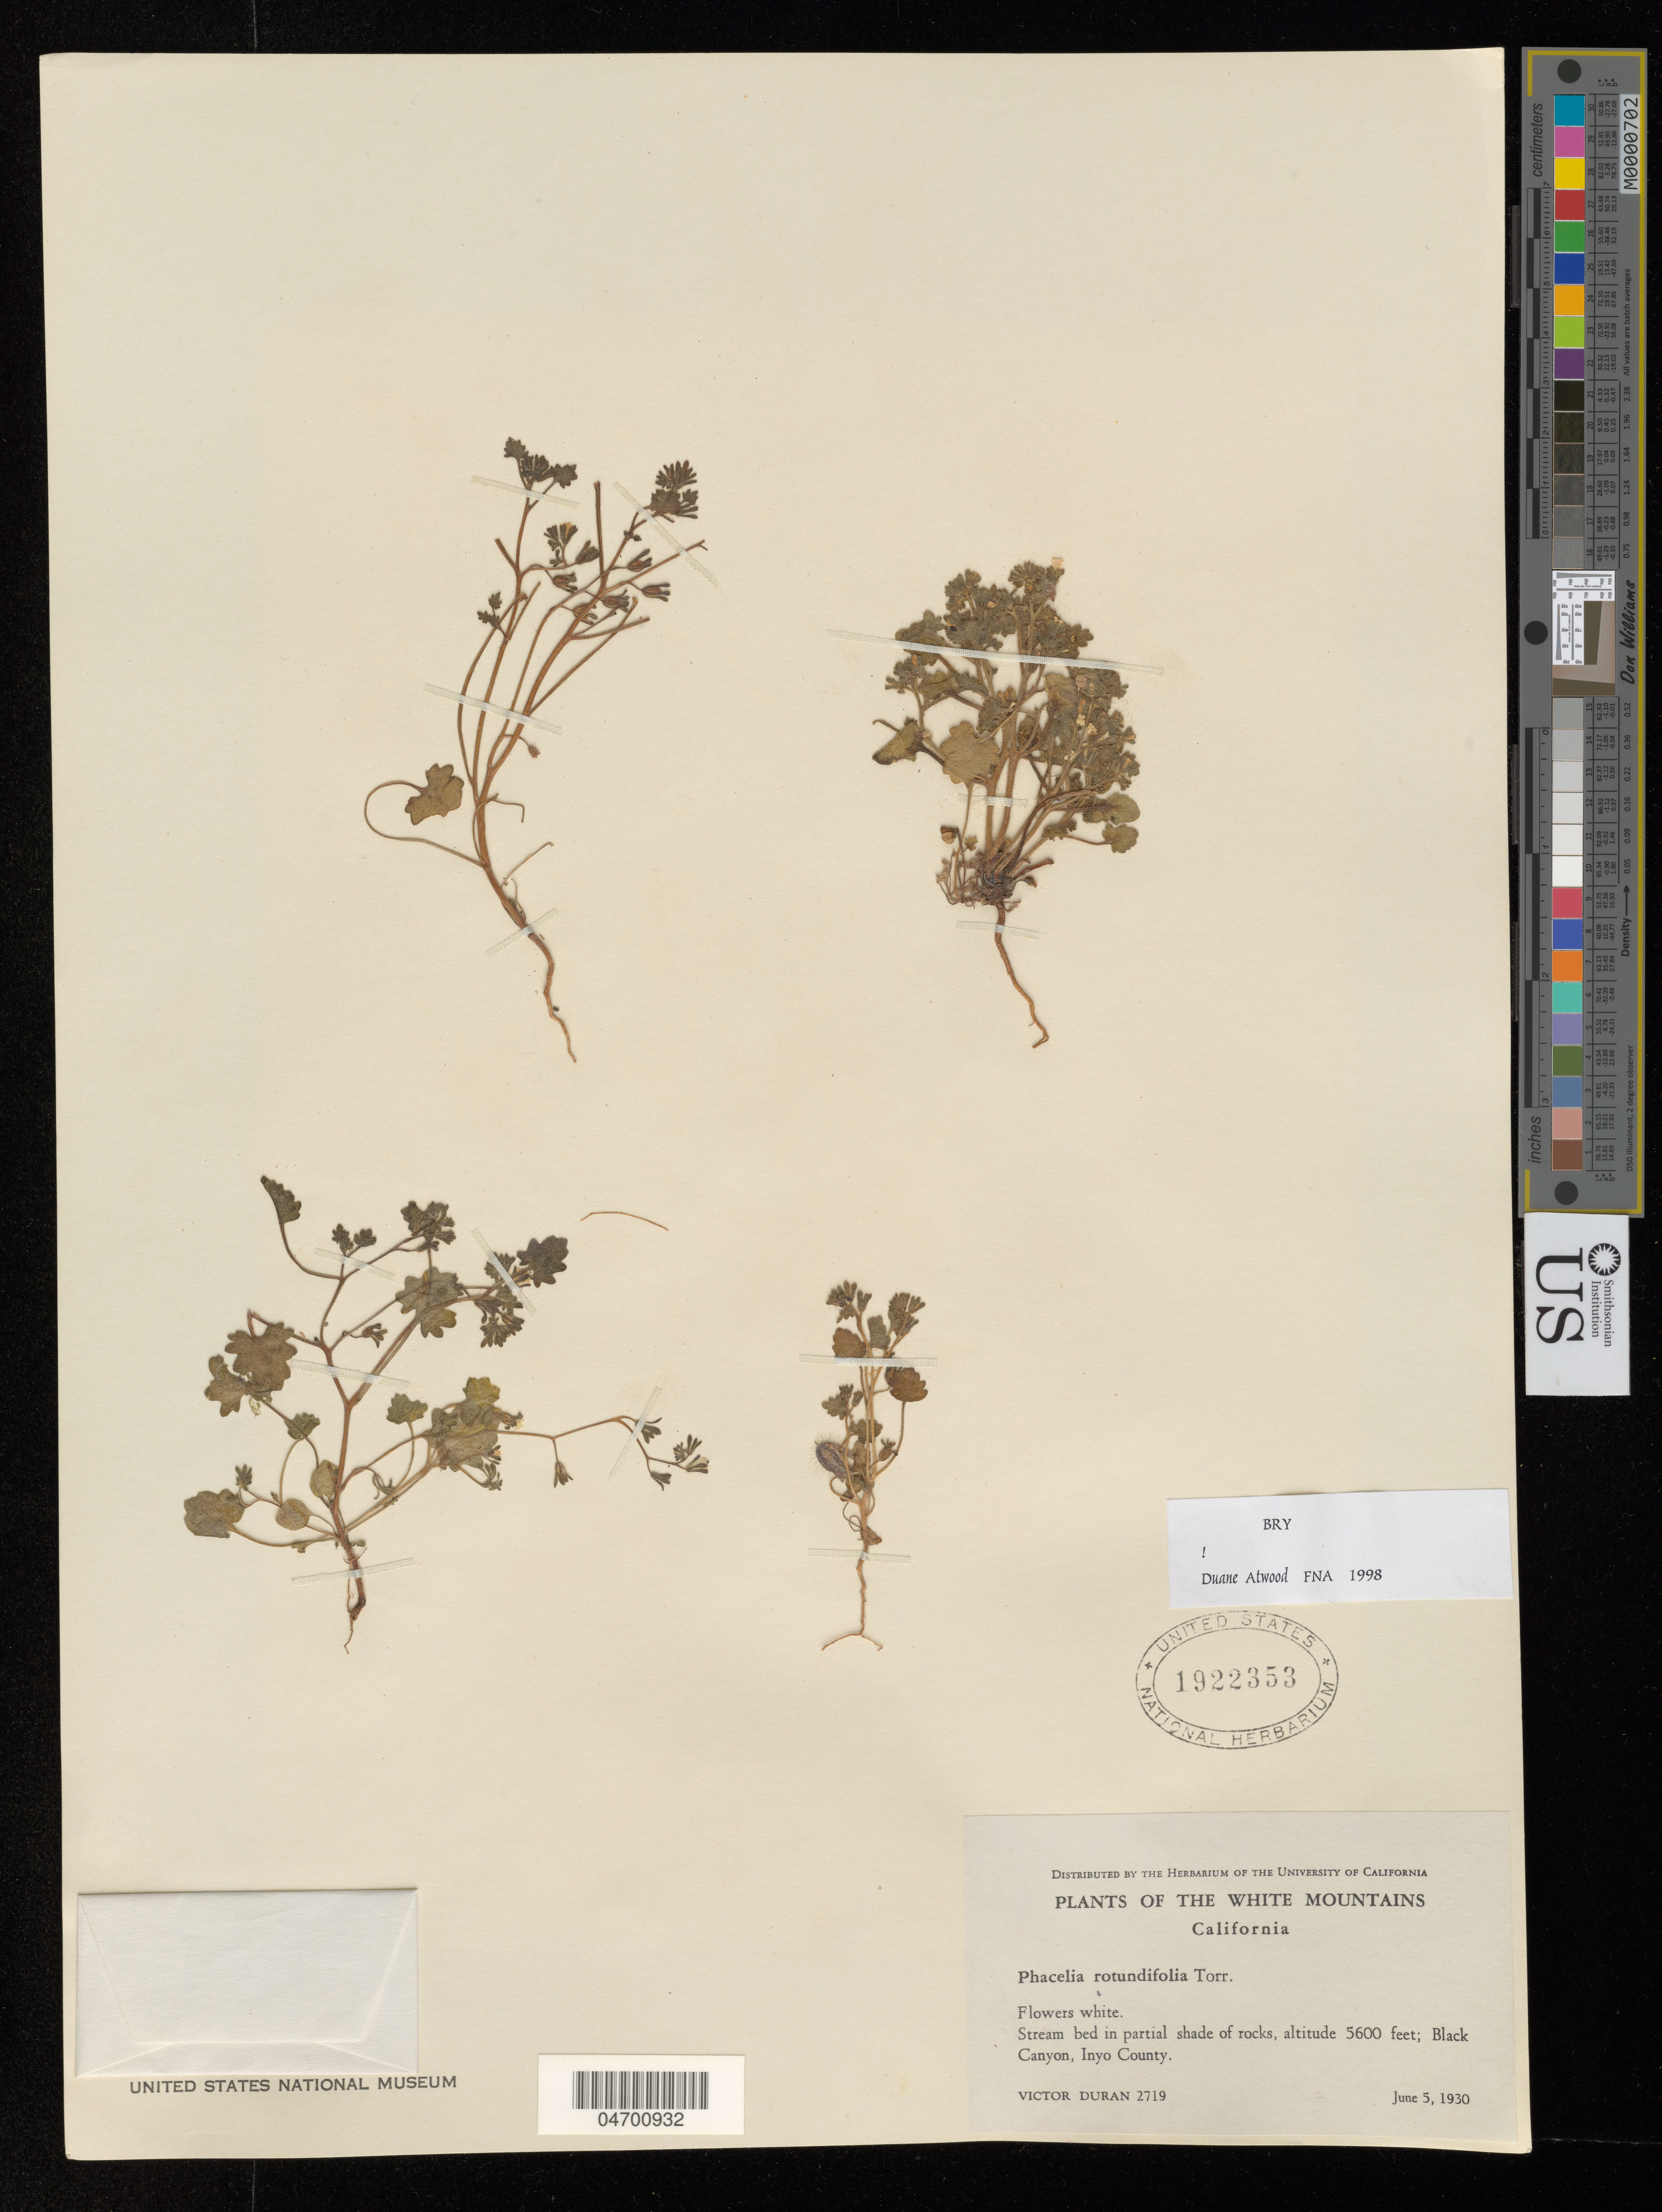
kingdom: Plantae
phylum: Tracheophyta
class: Magnoliopsida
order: Boraginales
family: Hydrophyllaceae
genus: Phacelia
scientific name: Phacelia rotundifolia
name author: Torr. ex S. Watson in C. King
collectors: V. Duran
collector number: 2719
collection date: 1930-06-05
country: United States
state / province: California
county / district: Inyo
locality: The White Mountains. Black Canyon, Inyo County.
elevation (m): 1707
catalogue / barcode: US 1922353